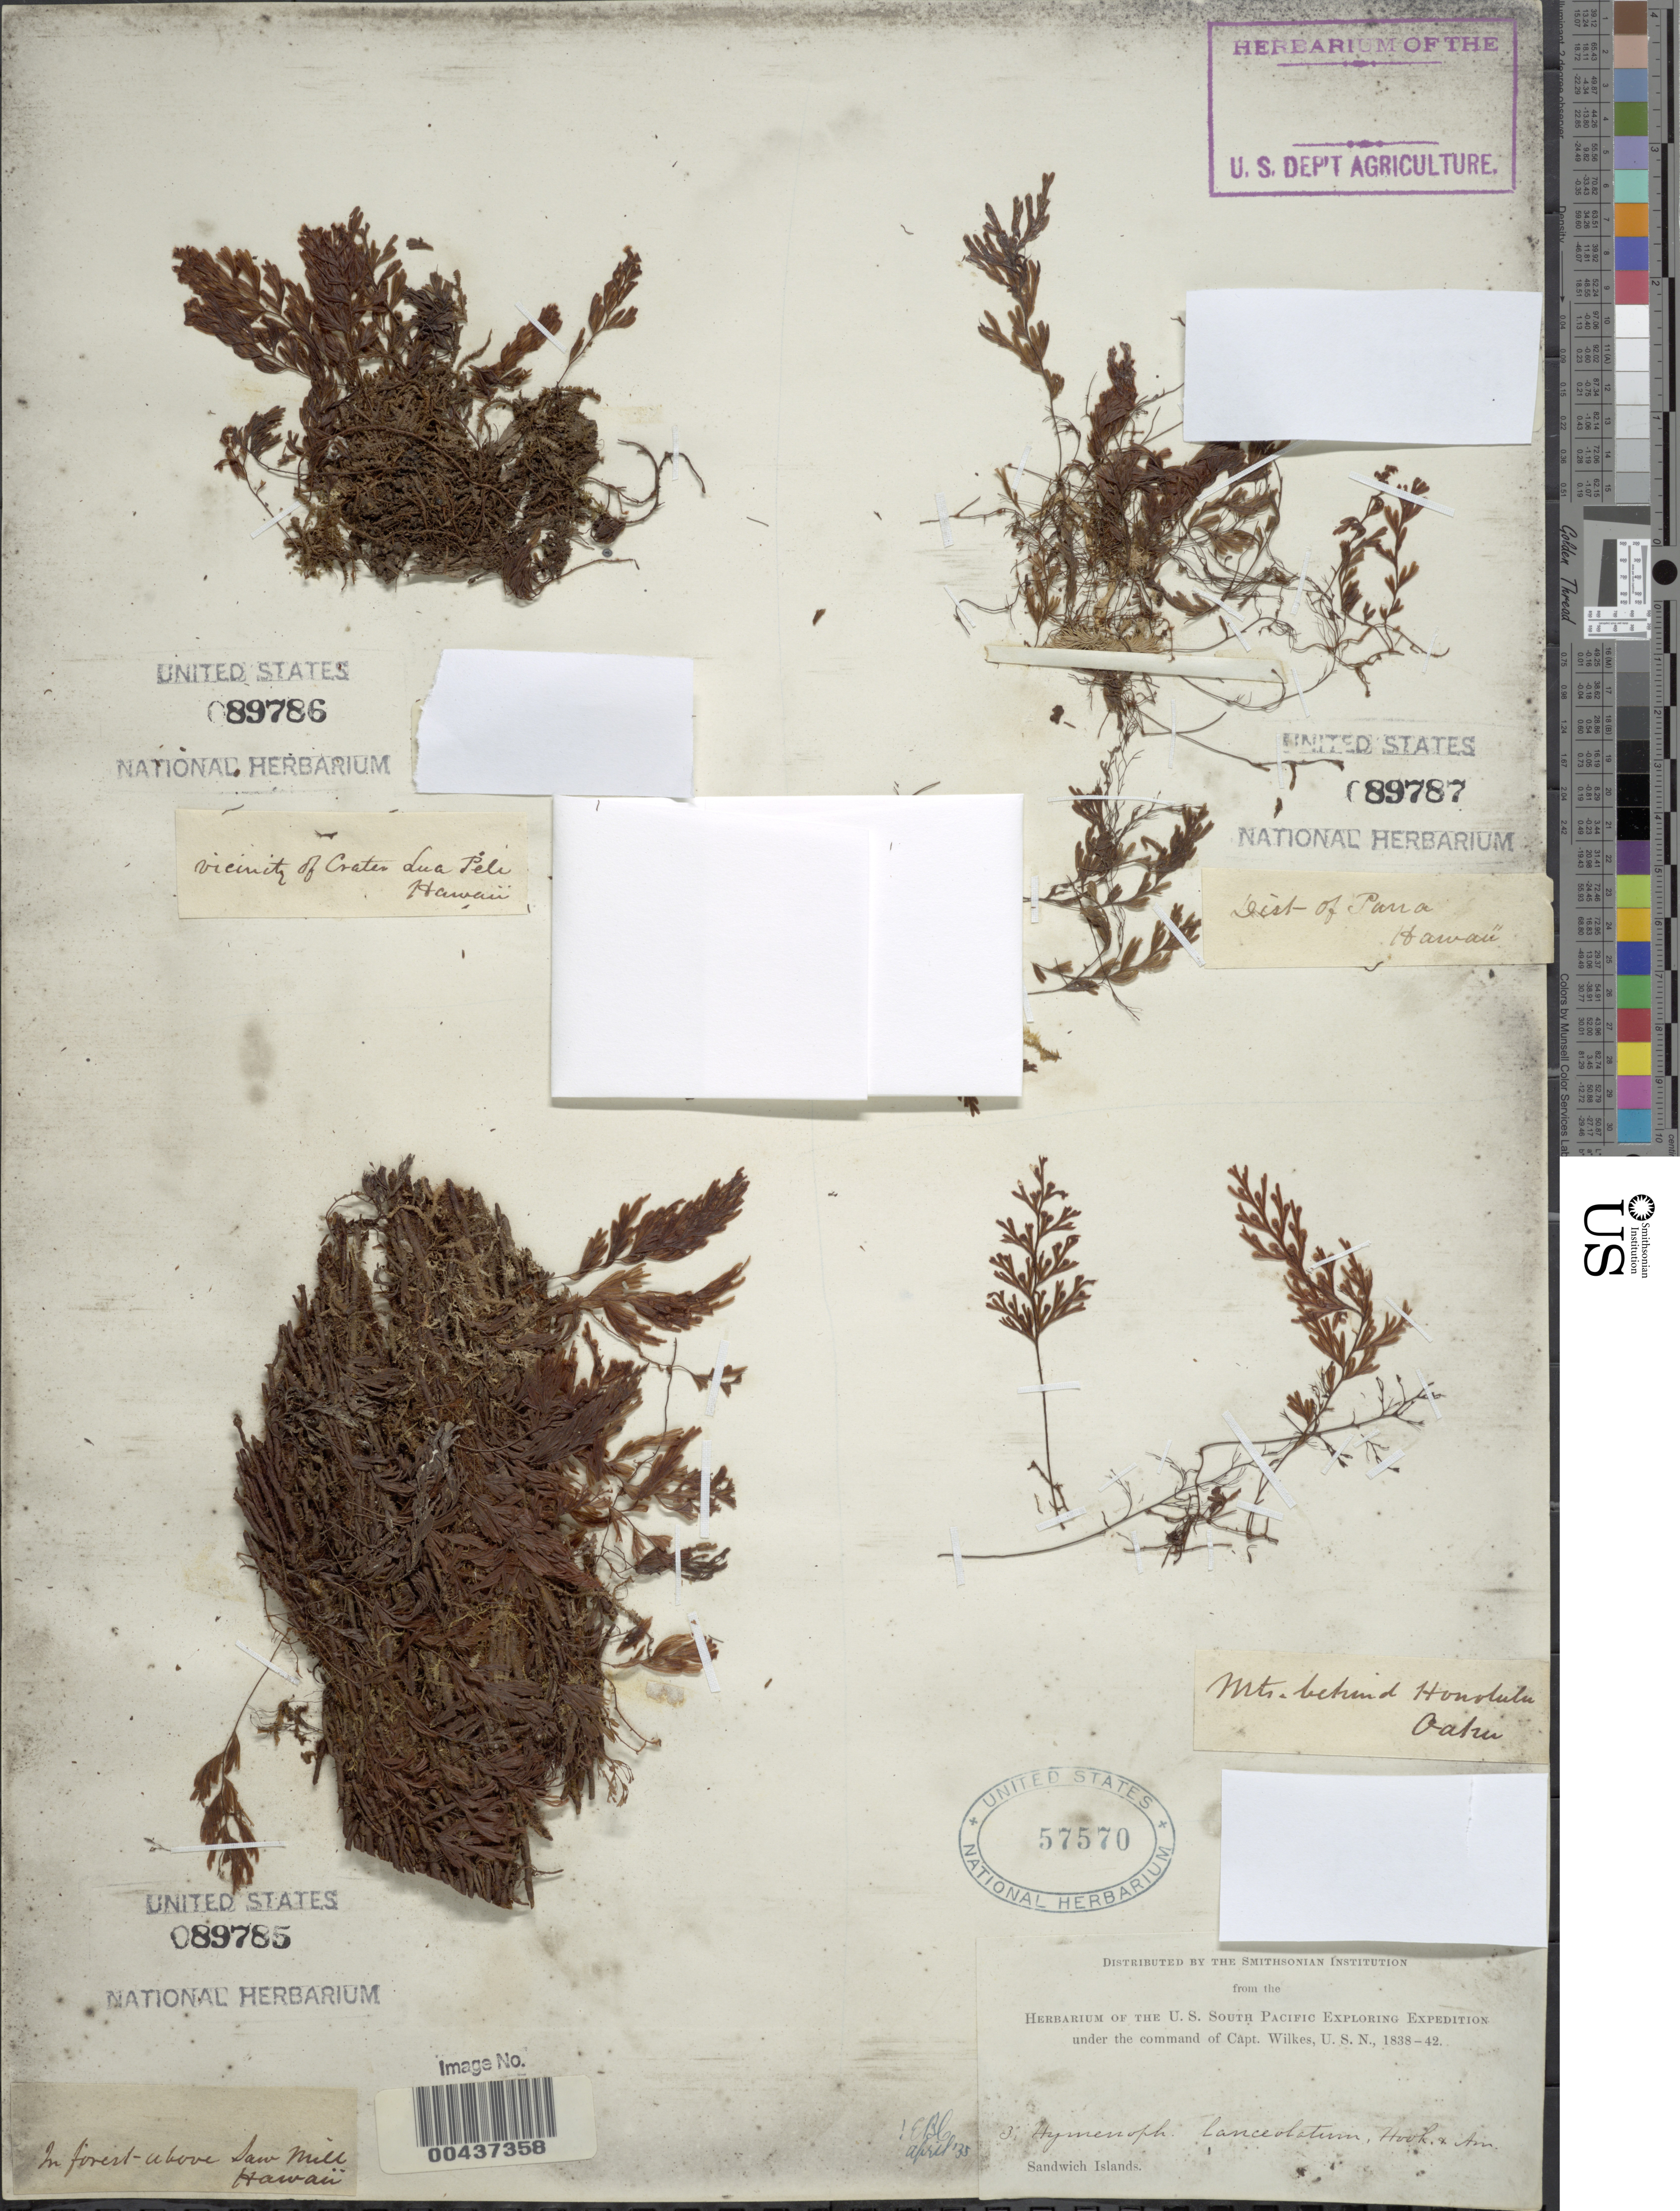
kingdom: Plantae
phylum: Tracheophyta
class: Polypodiopsida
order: Hymenophyllales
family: Hymenophyllaceae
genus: Hymenophyllum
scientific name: Hymenophyllum lanceolatum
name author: Hook. & Arn.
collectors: Wilkes Explor. Exped.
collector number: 3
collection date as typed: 1838 to -- --- 1842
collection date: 1838/1842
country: United States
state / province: Hawaii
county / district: Hawaii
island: Hawaii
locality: Above Saw Mill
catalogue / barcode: US 89785